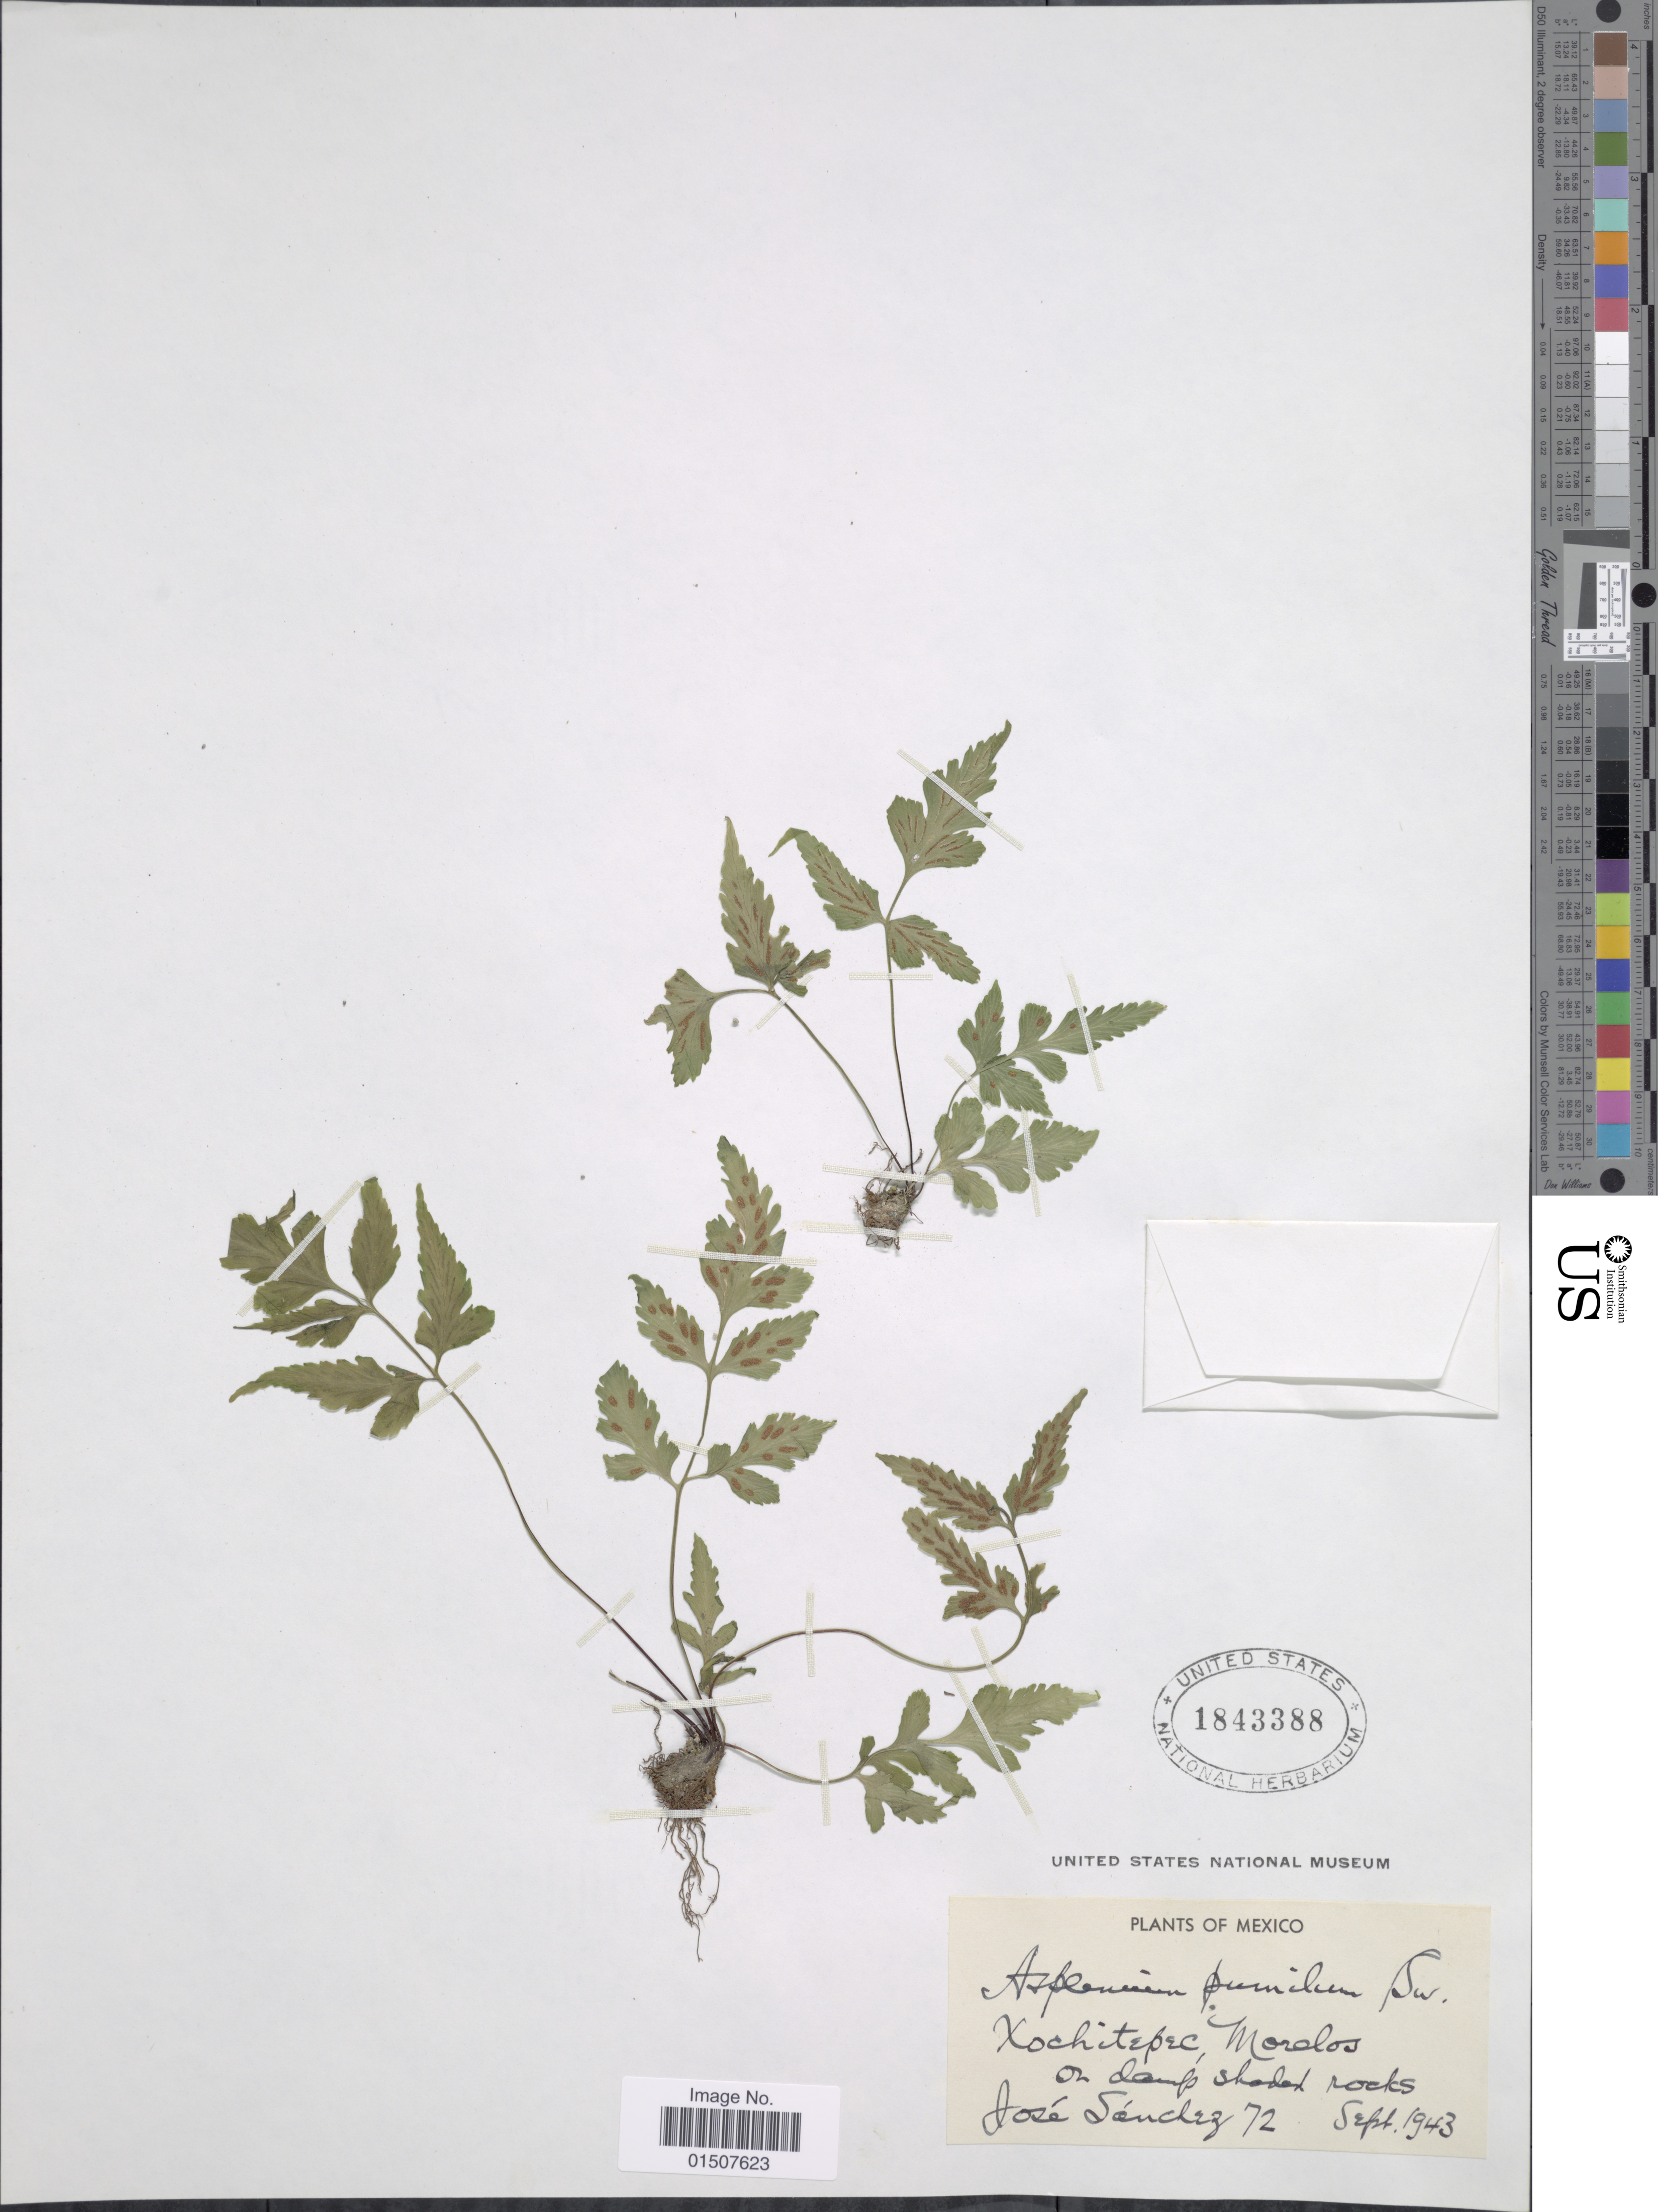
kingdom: Plantae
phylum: Tracheophyta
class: Polypodiopsida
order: Polypodiales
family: Aspleniaceae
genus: Asplenium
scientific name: Asplenium pumilum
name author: Sw.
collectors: J. Sánchez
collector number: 72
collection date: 1943-09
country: Mexico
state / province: Morelos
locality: Xochitepec, Morelos on damp shaded rocks.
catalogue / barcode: US 1843388